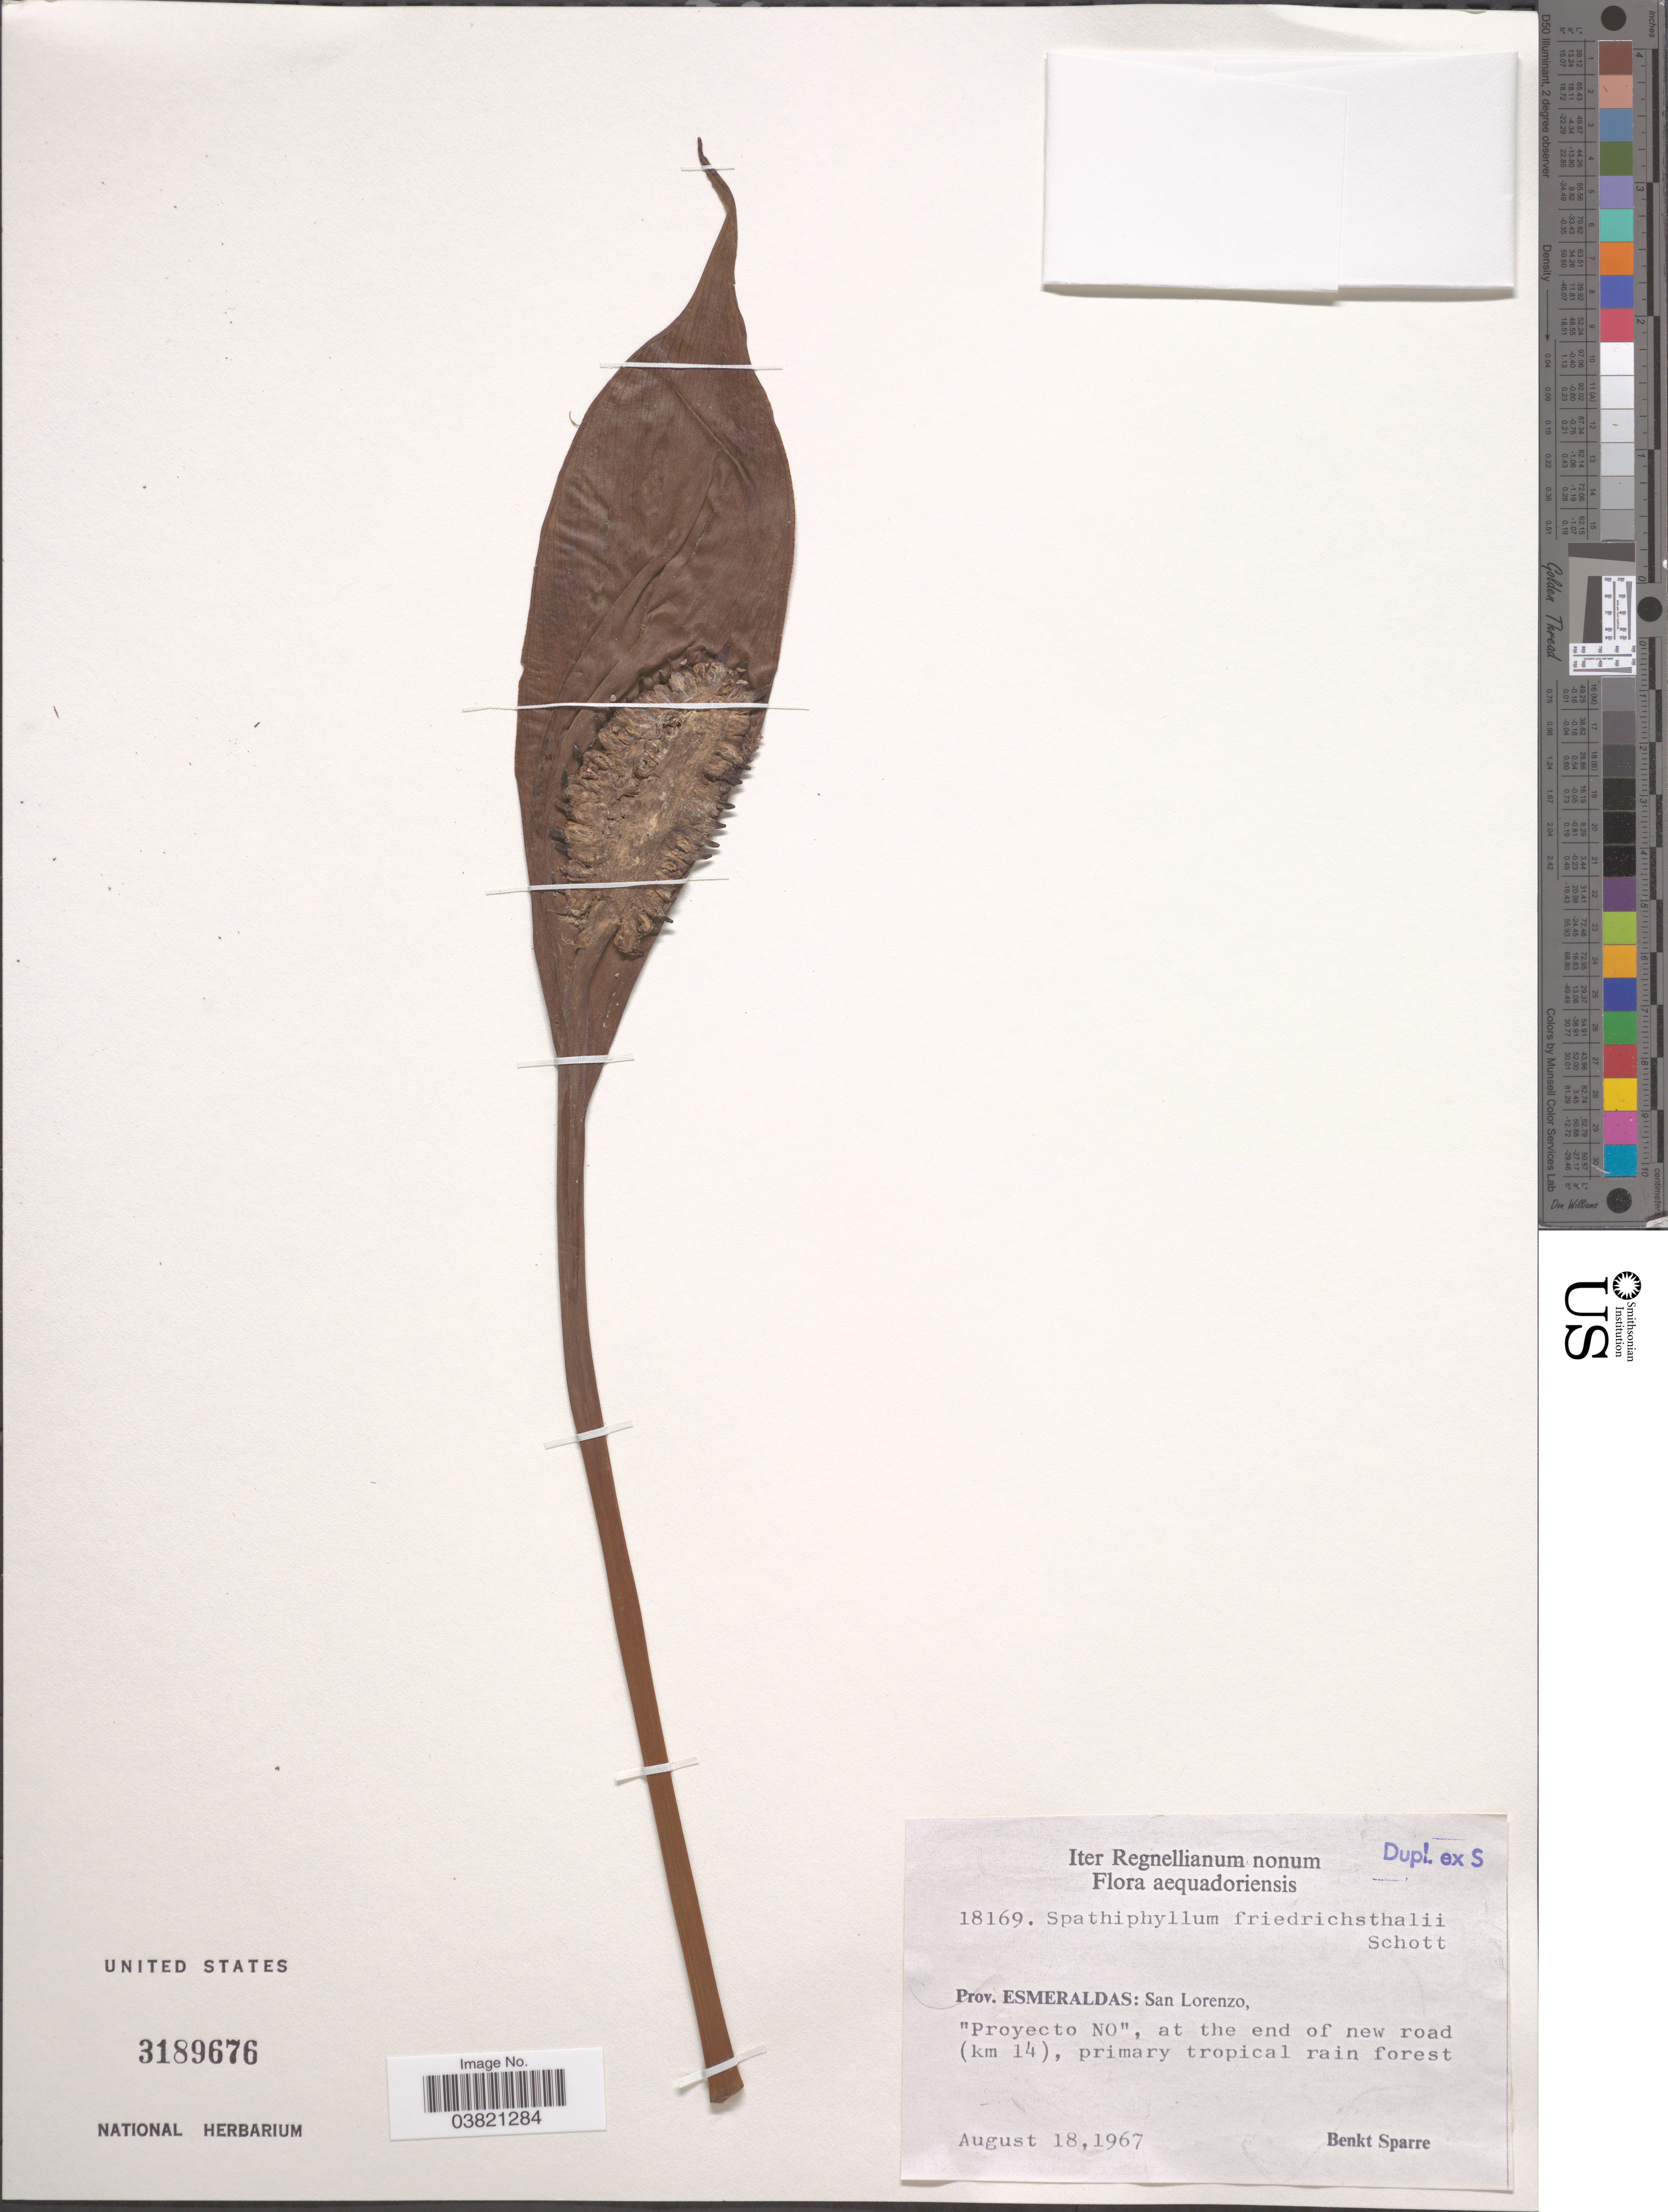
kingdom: Plantae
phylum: Tracheophyta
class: Liliopsida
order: Alismatales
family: Araceae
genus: Spathiphyllum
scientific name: Spathiphyllum friedrichsthalii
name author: Schott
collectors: B. Sparre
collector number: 18169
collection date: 1967-08-18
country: Ecuador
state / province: Esmeraldas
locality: Iter Regnellianum nonum. San Lorenzo. "Proyecto NO", at the end of new road (km 14).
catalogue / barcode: US 3189676